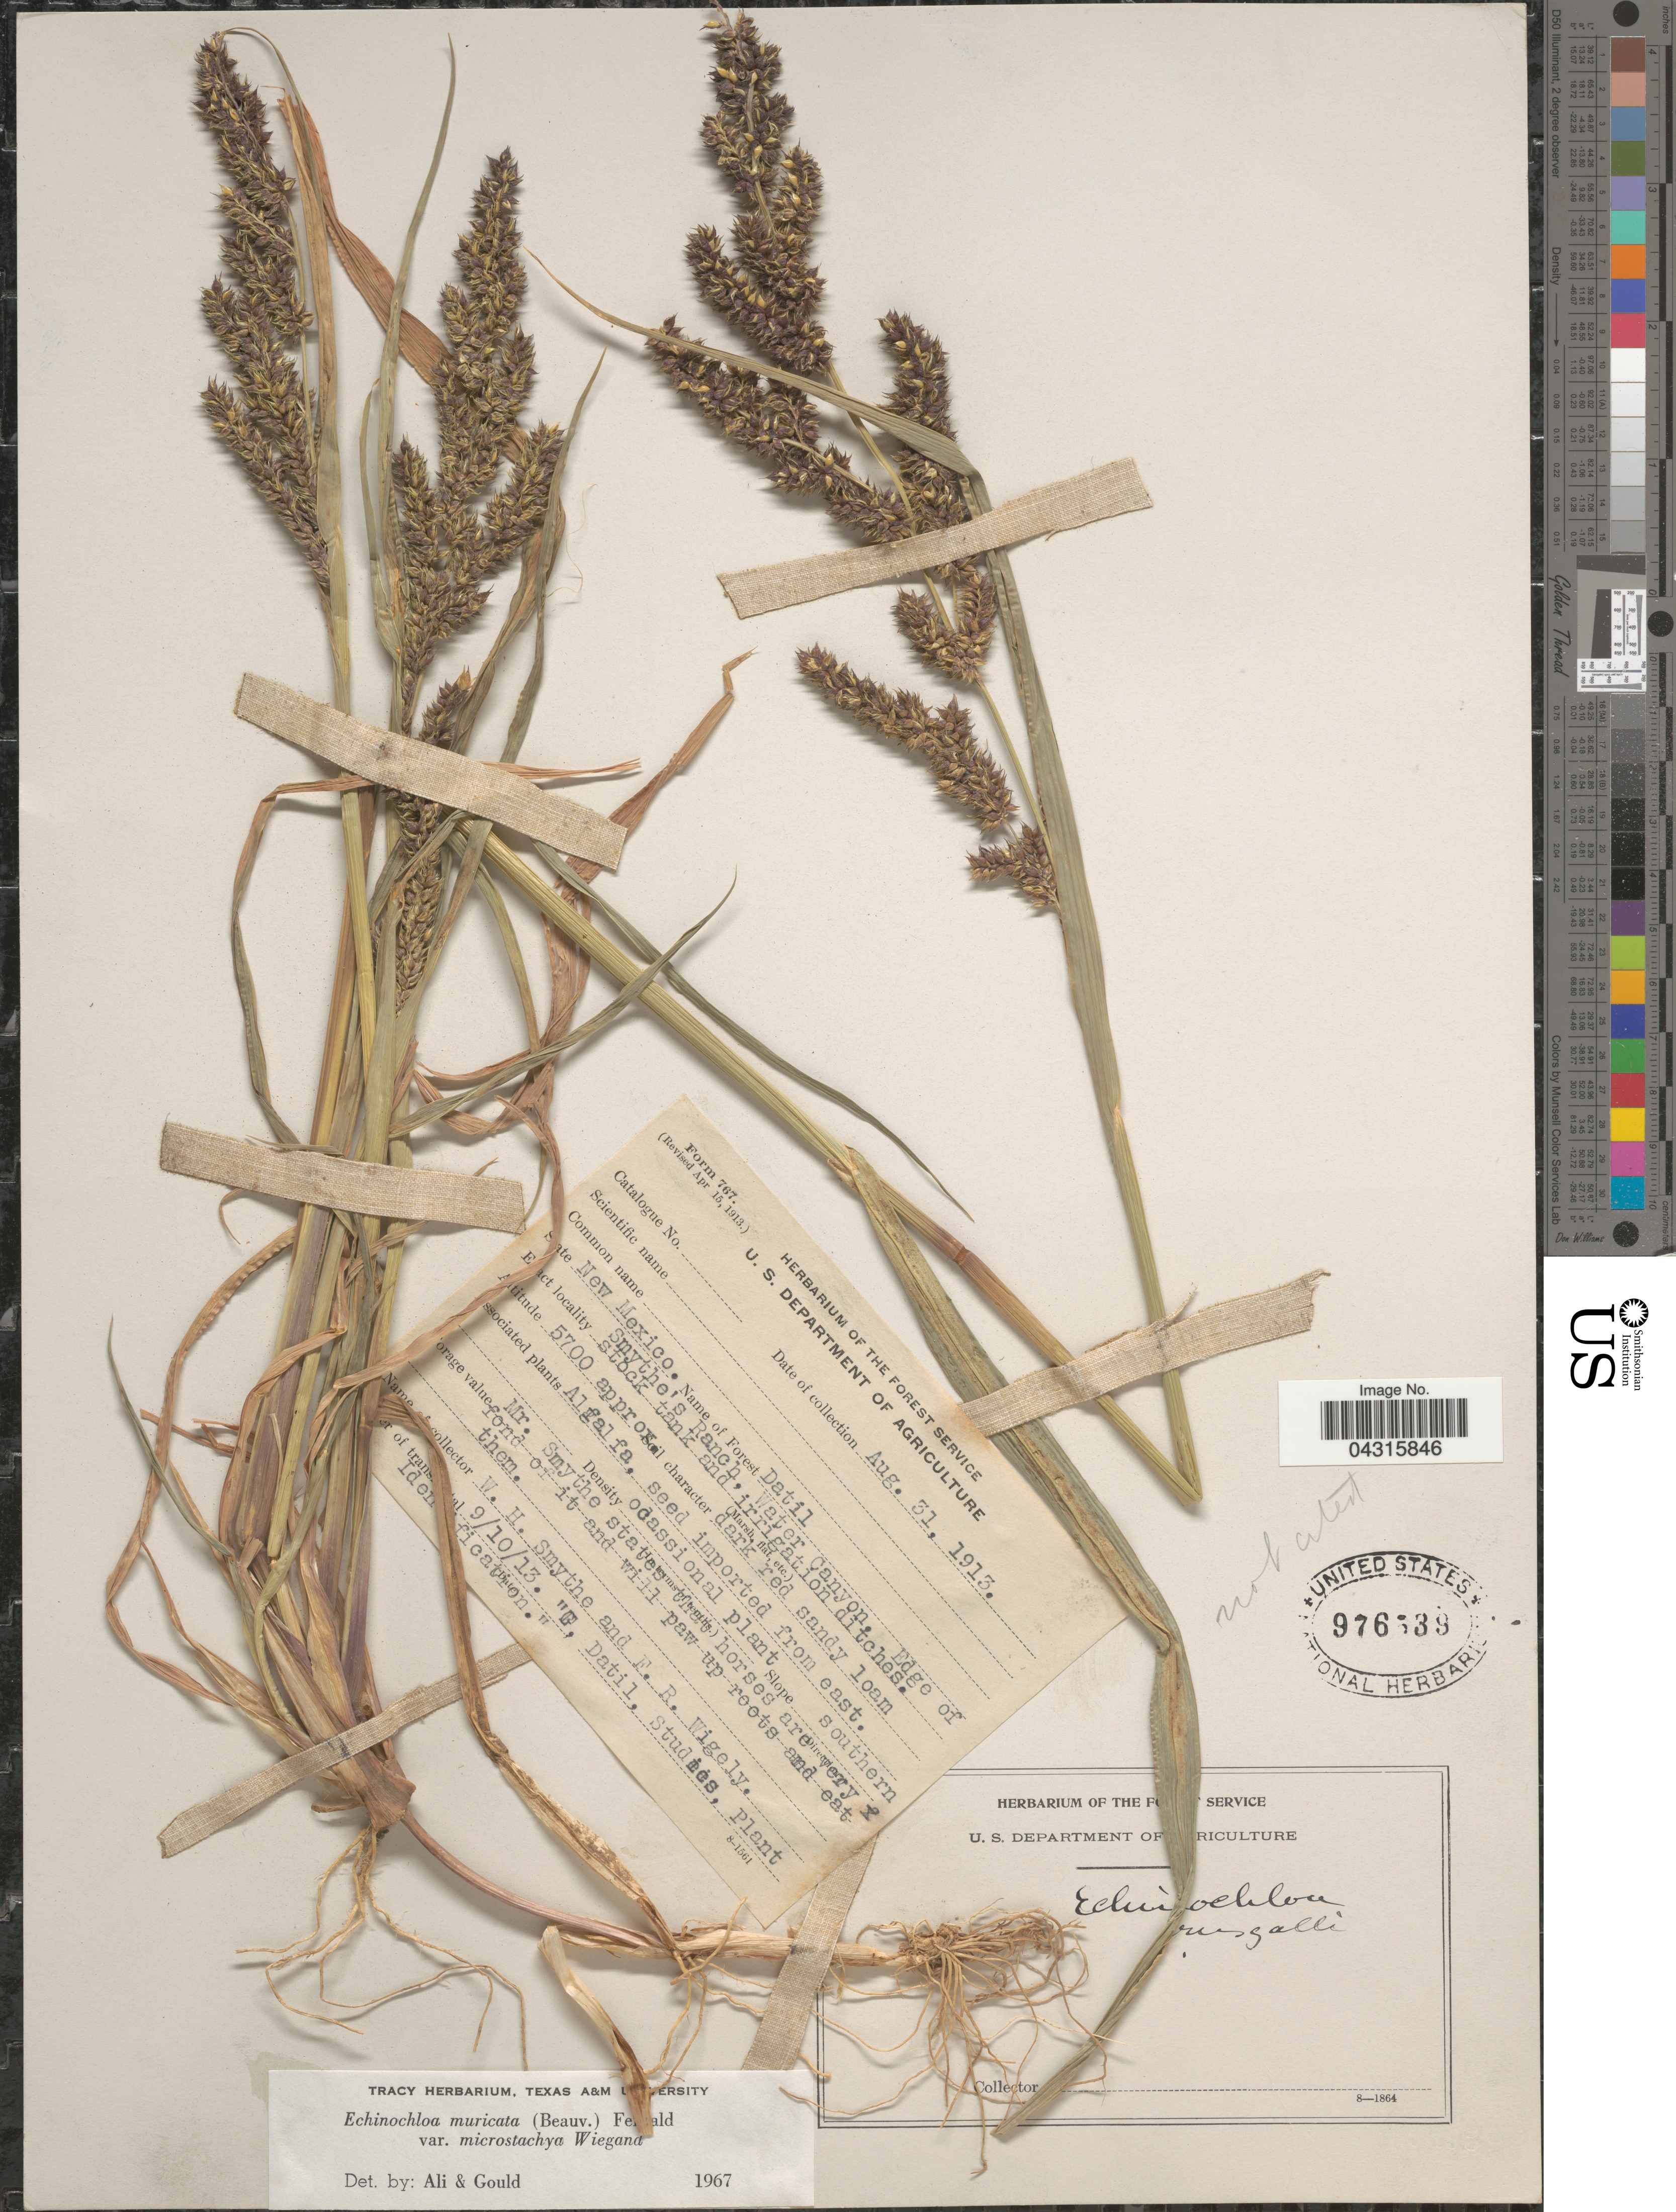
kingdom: Plantae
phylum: Tracheophyta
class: Liliopsida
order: Poales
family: Poaceae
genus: Echinochloa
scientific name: Echinochloa muricata var. microstachya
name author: Wiegand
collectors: W. Smythe & F. Wigely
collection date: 1913-08-31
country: United States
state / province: New Mexico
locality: Name of Forest Datil. Smythe's Ranch, Water Canyon. Edge of stock tank and irrigation ditches. Dark red sandy loam. Slope southern.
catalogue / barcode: US 976539